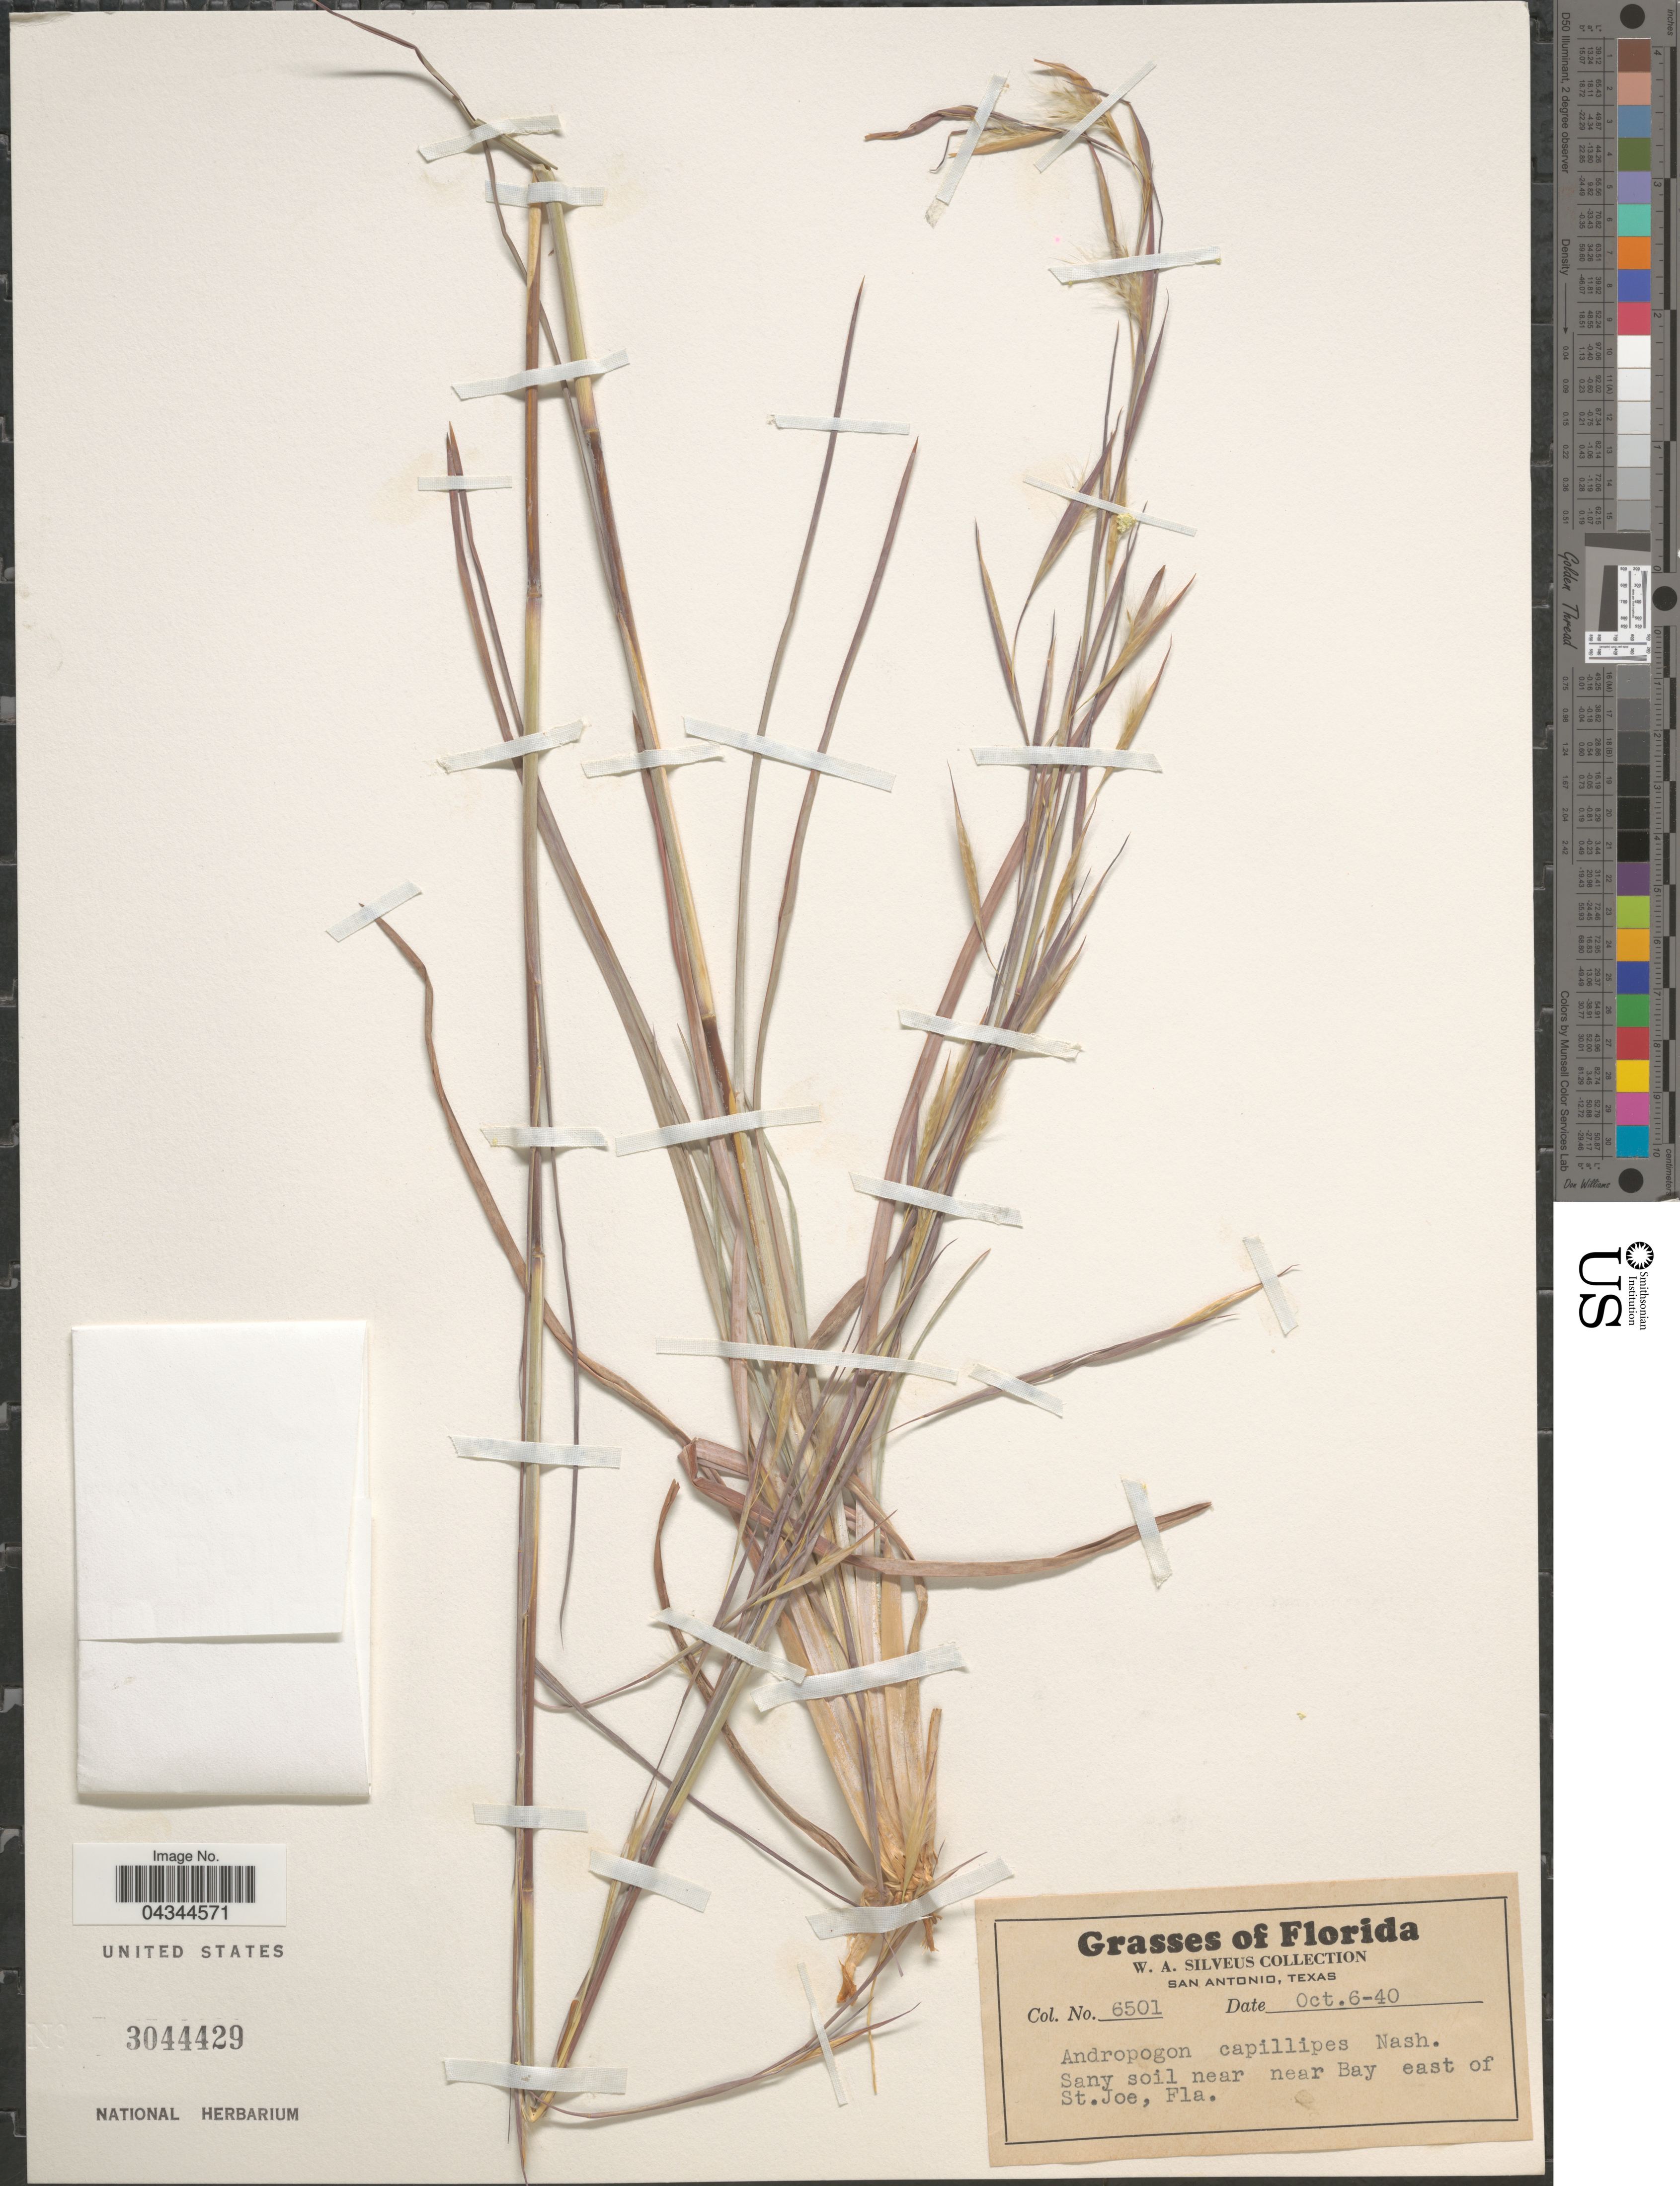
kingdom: Plantae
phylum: Tracheophyta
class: Liliopsida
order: Poales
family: Poaceae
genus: Andropogon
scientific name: Andropogon virginicus var. glaucus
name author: Hack. in A. DC.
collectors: W. Silveus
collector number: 6501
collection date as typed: Transcribed d/m/y: 6/10/40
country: United States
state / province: Florida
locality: Sandy soil near near Bay east of St. Joe.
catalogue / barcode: US 3044429